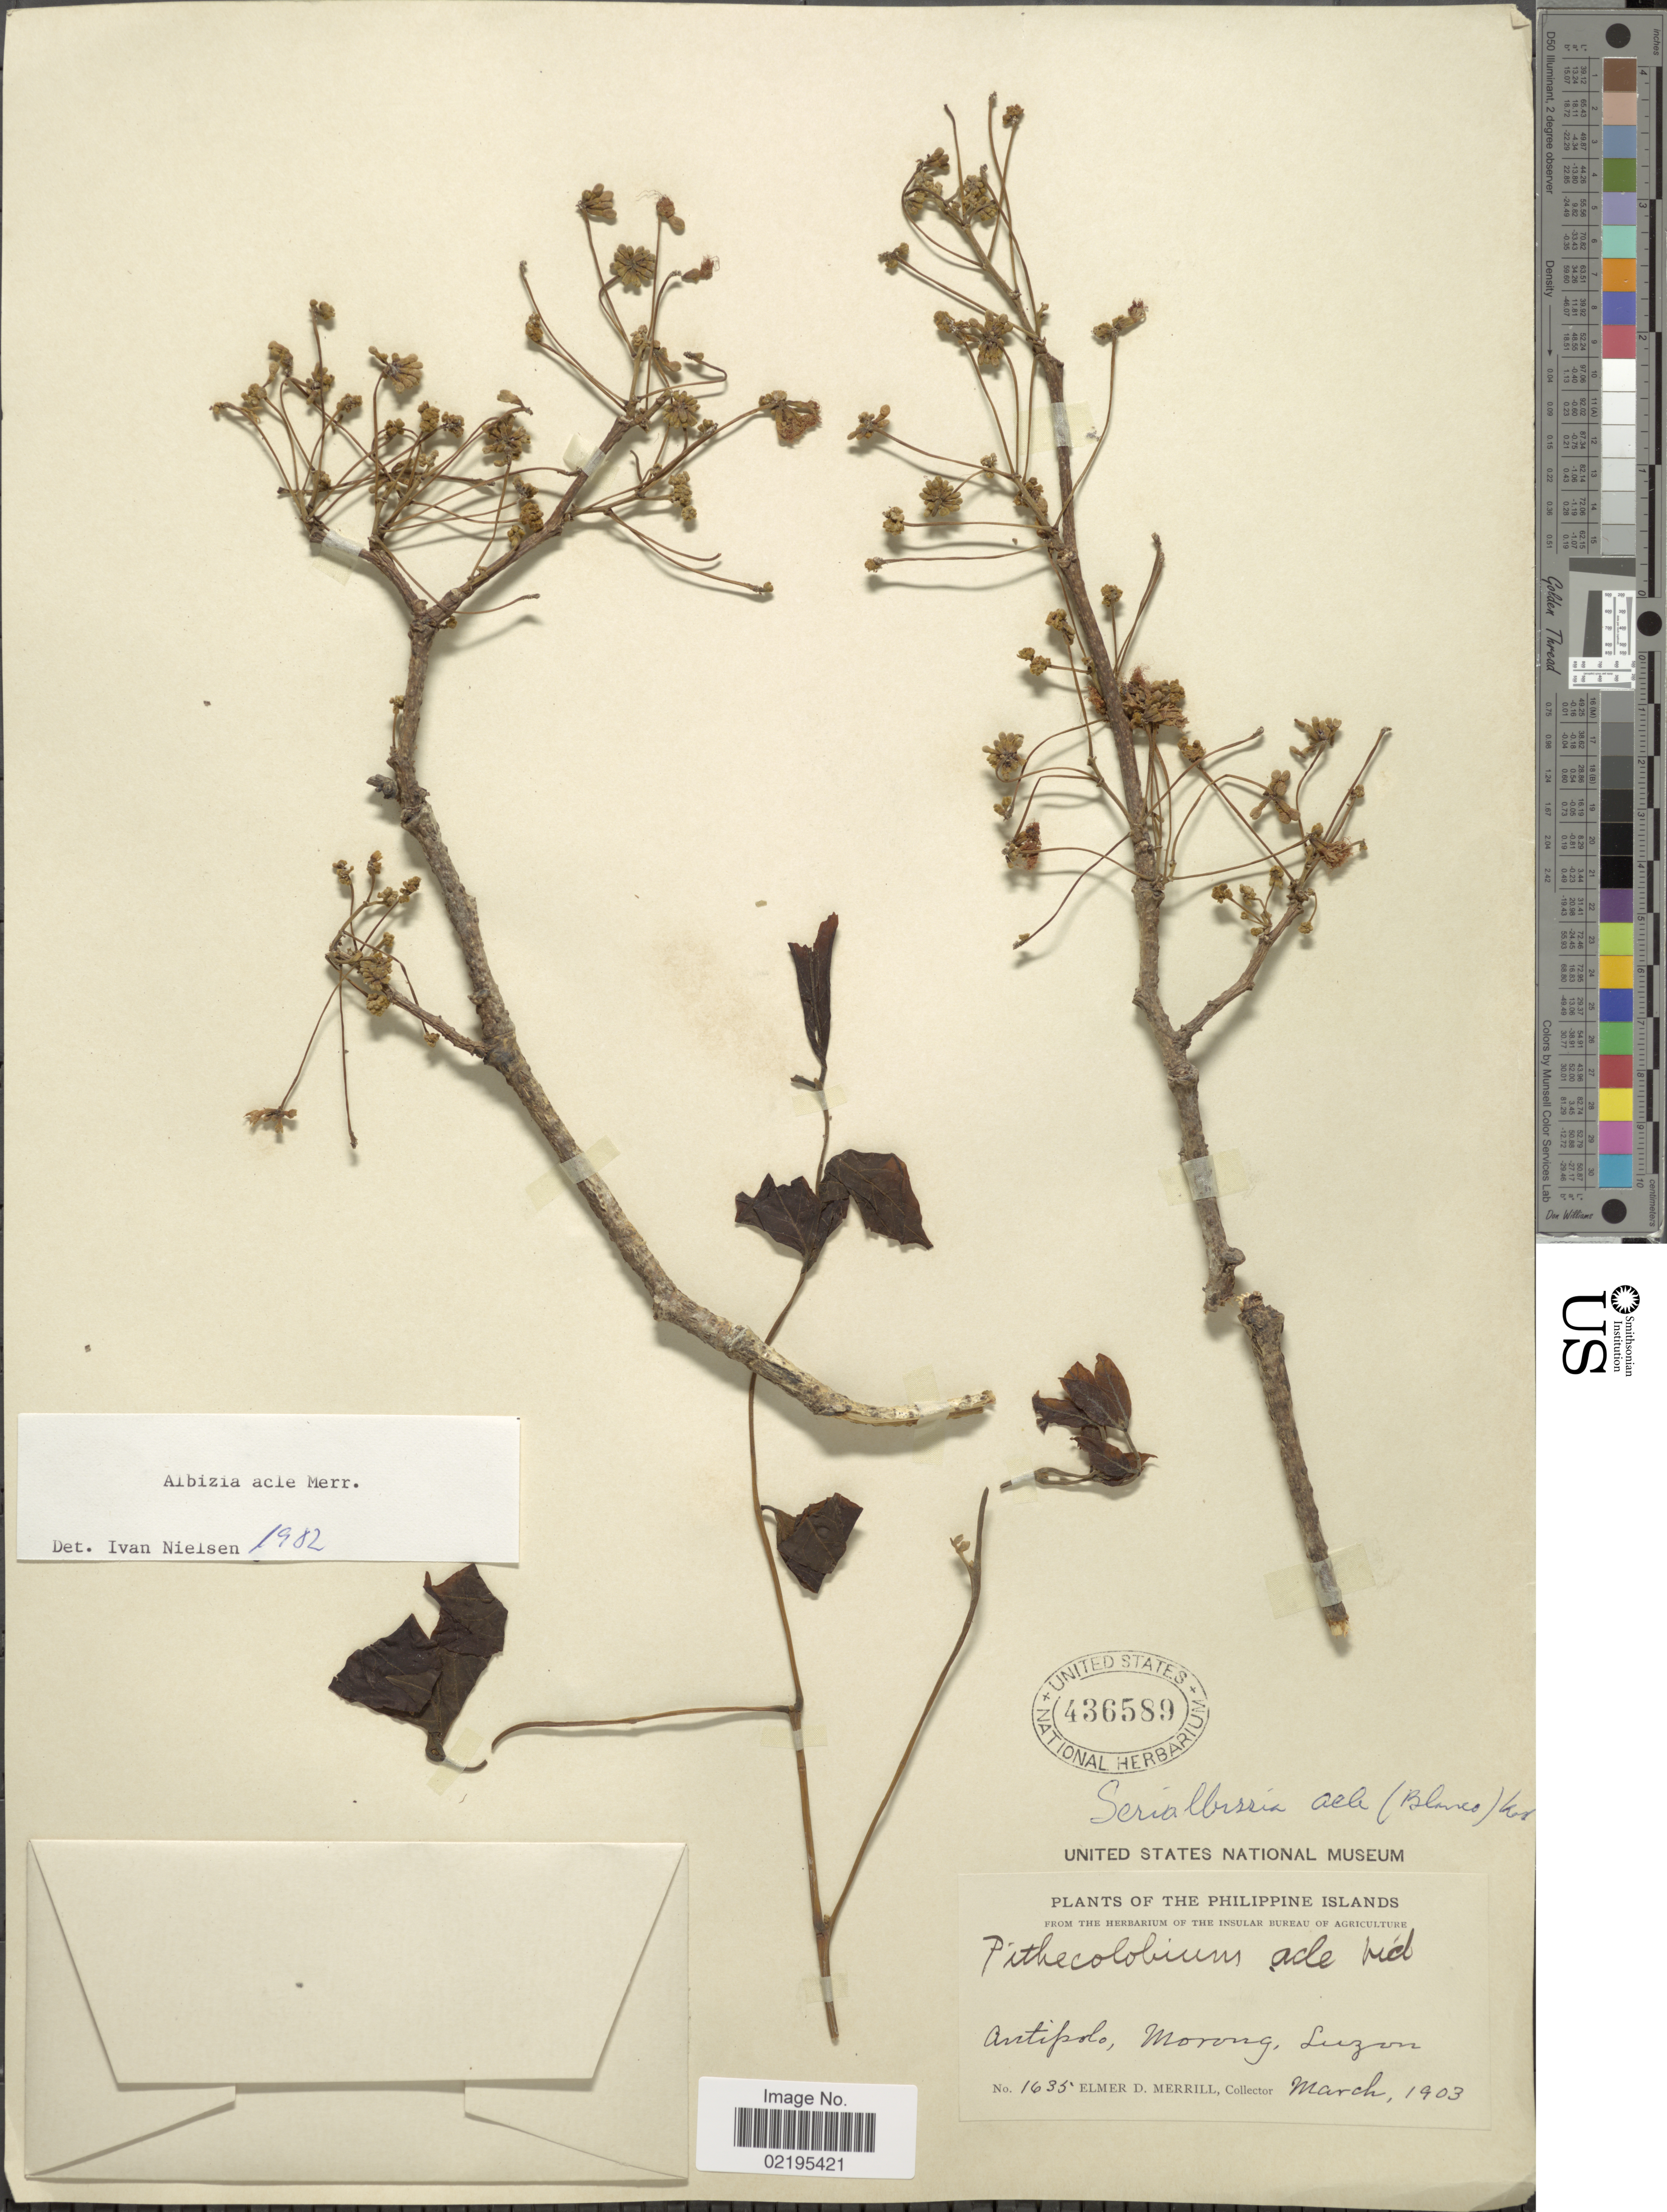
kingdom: Plantae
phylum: Tracheophyta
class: Magnoliopsida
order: Fabales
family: Fabaceae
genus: Albizia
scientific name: Albizia acle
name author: (Blanco) Merr.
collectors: E. D. Merrill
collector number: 1635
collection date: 1903-03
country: Philippines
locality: Antipolo, Morong, Luzon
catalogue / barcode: US 436589